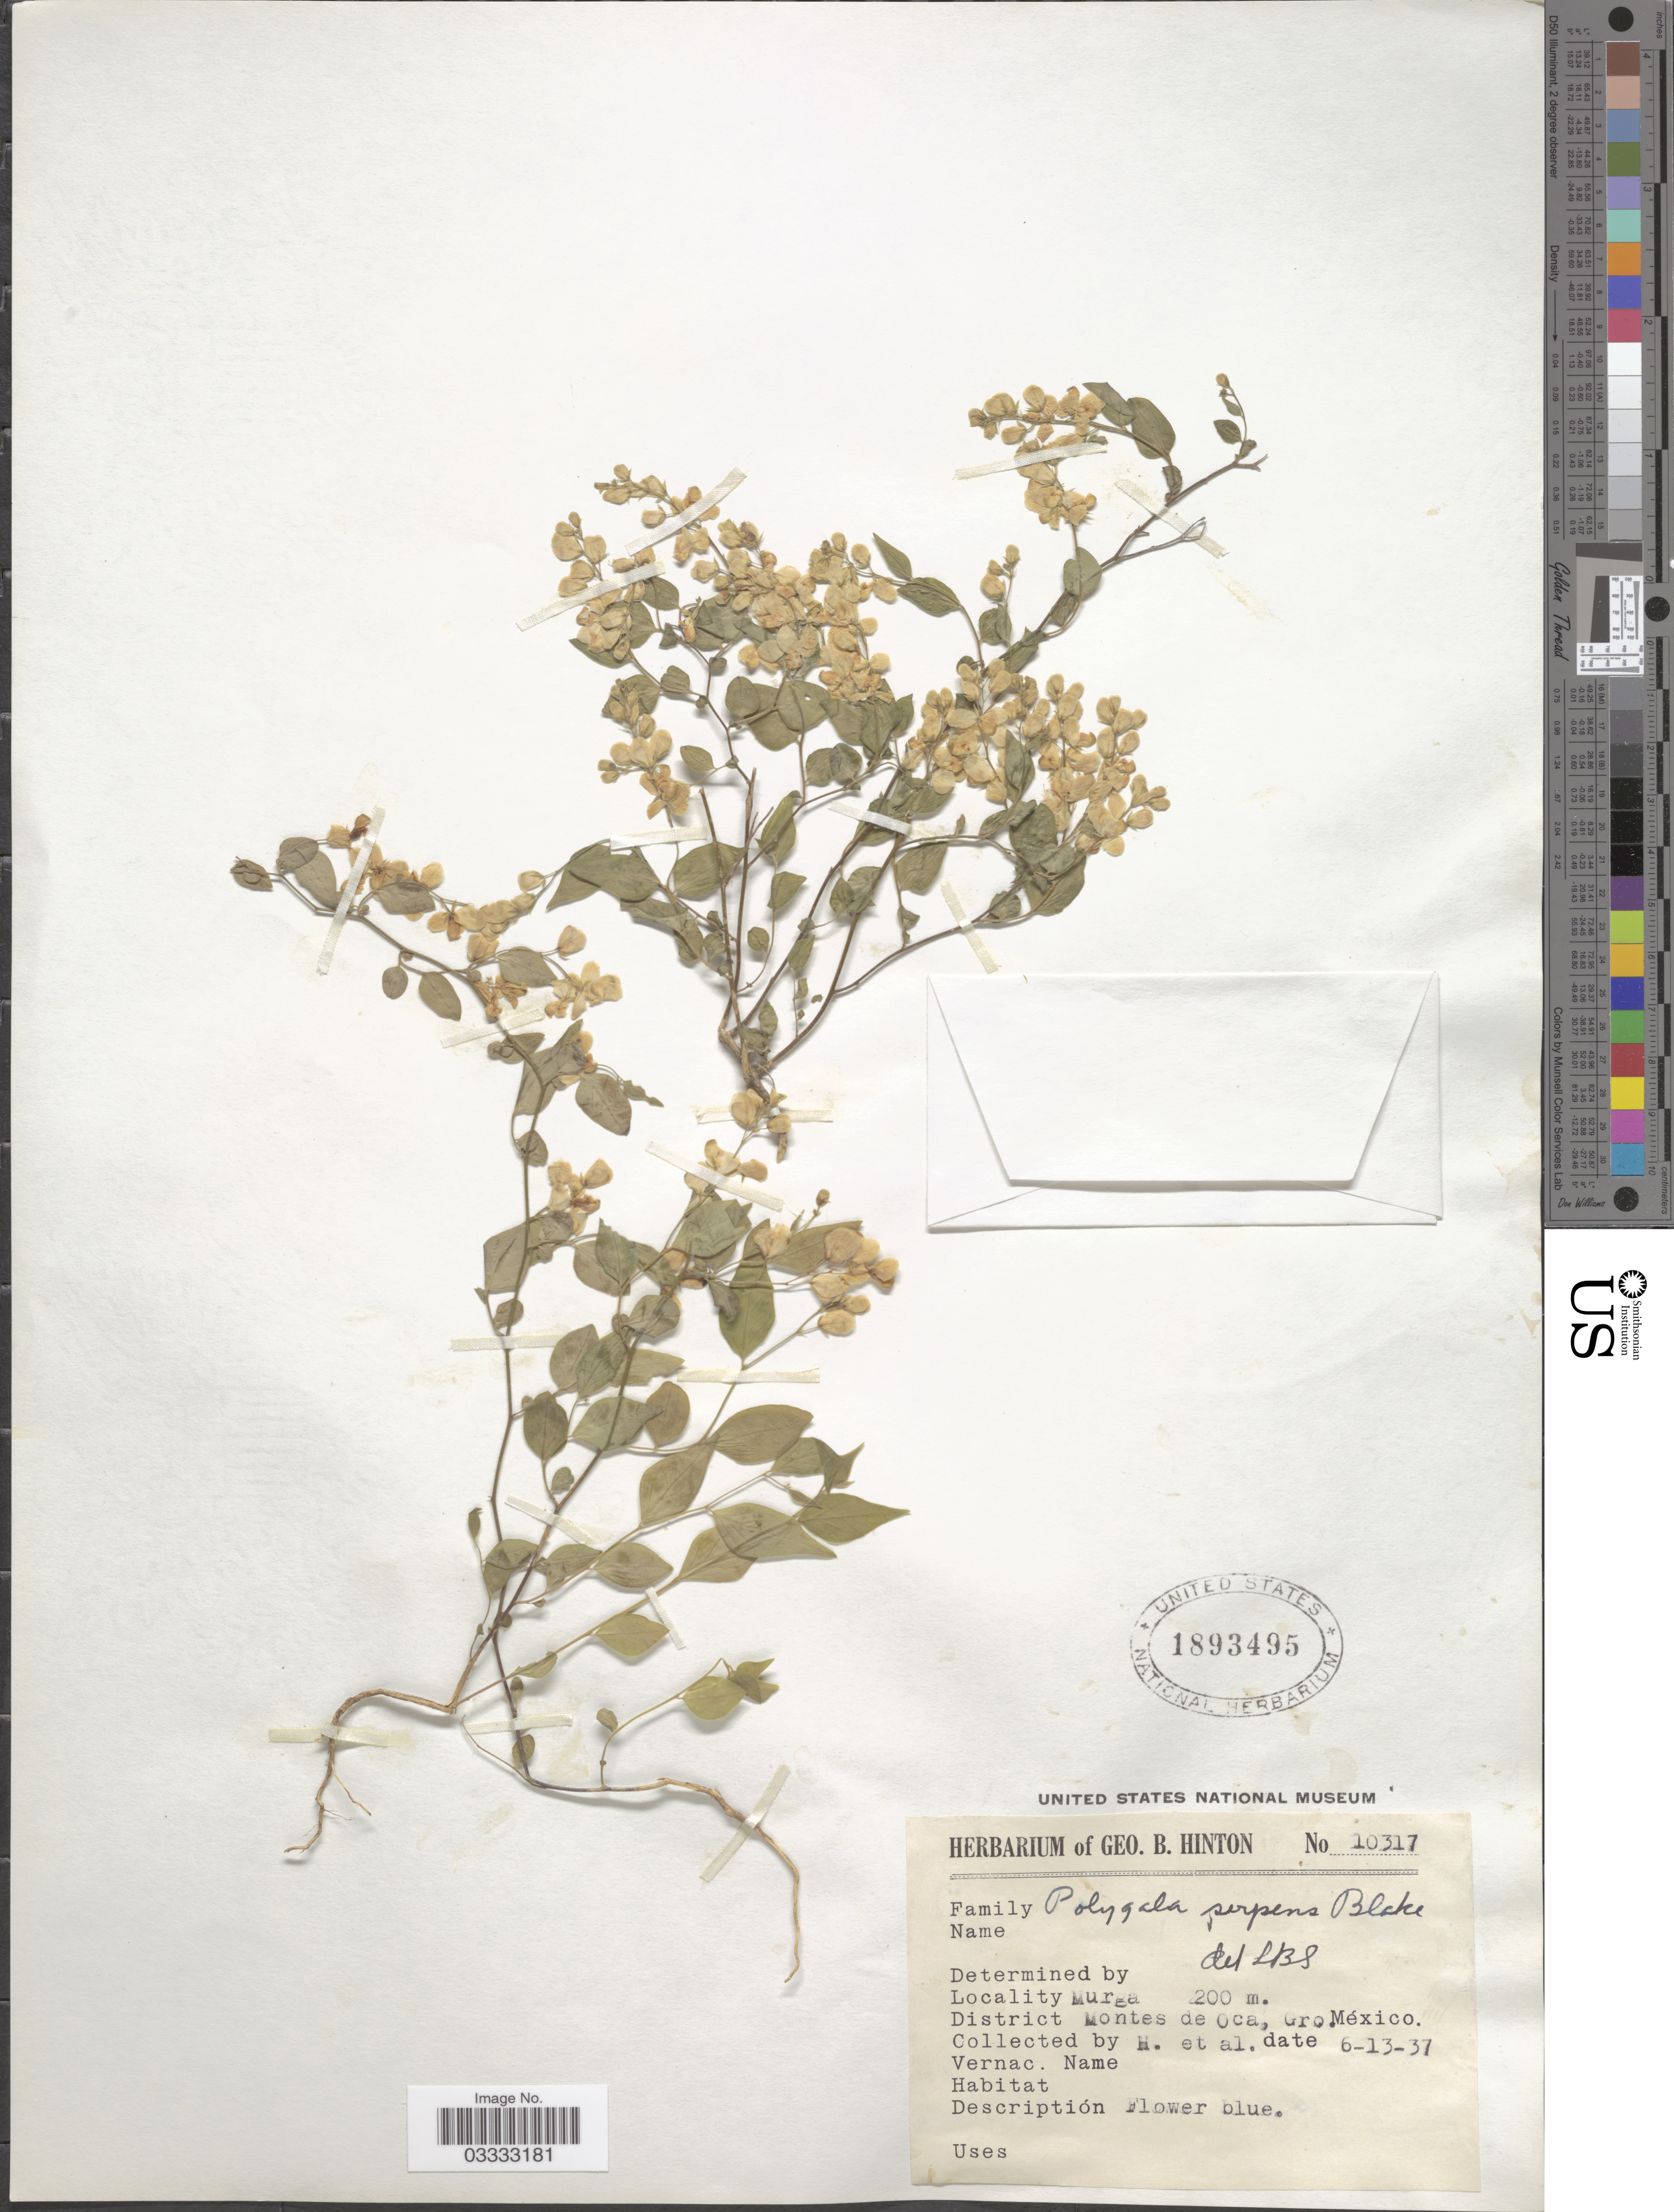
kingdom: Plantae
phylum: Tracheophyta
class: Magnoliopsida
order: Fabales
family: Polygalaceae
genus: Hebecarpa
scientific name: Hebecarpa velutina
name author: (C. Presl) J.R. Abbott & J.F.B. Pastore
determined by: Strong, Mark T., (BOT), Smithsonian Institution - National Museum of Natural History (UNITED STATES)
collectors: G. B. Hinton & et al.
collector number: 10317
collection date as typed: Transcribed d/m/y: 13/6/37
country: Mexico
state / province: Guerrero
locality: Murga, District Montes de Oca.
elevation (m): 200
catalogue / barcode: US 1893495